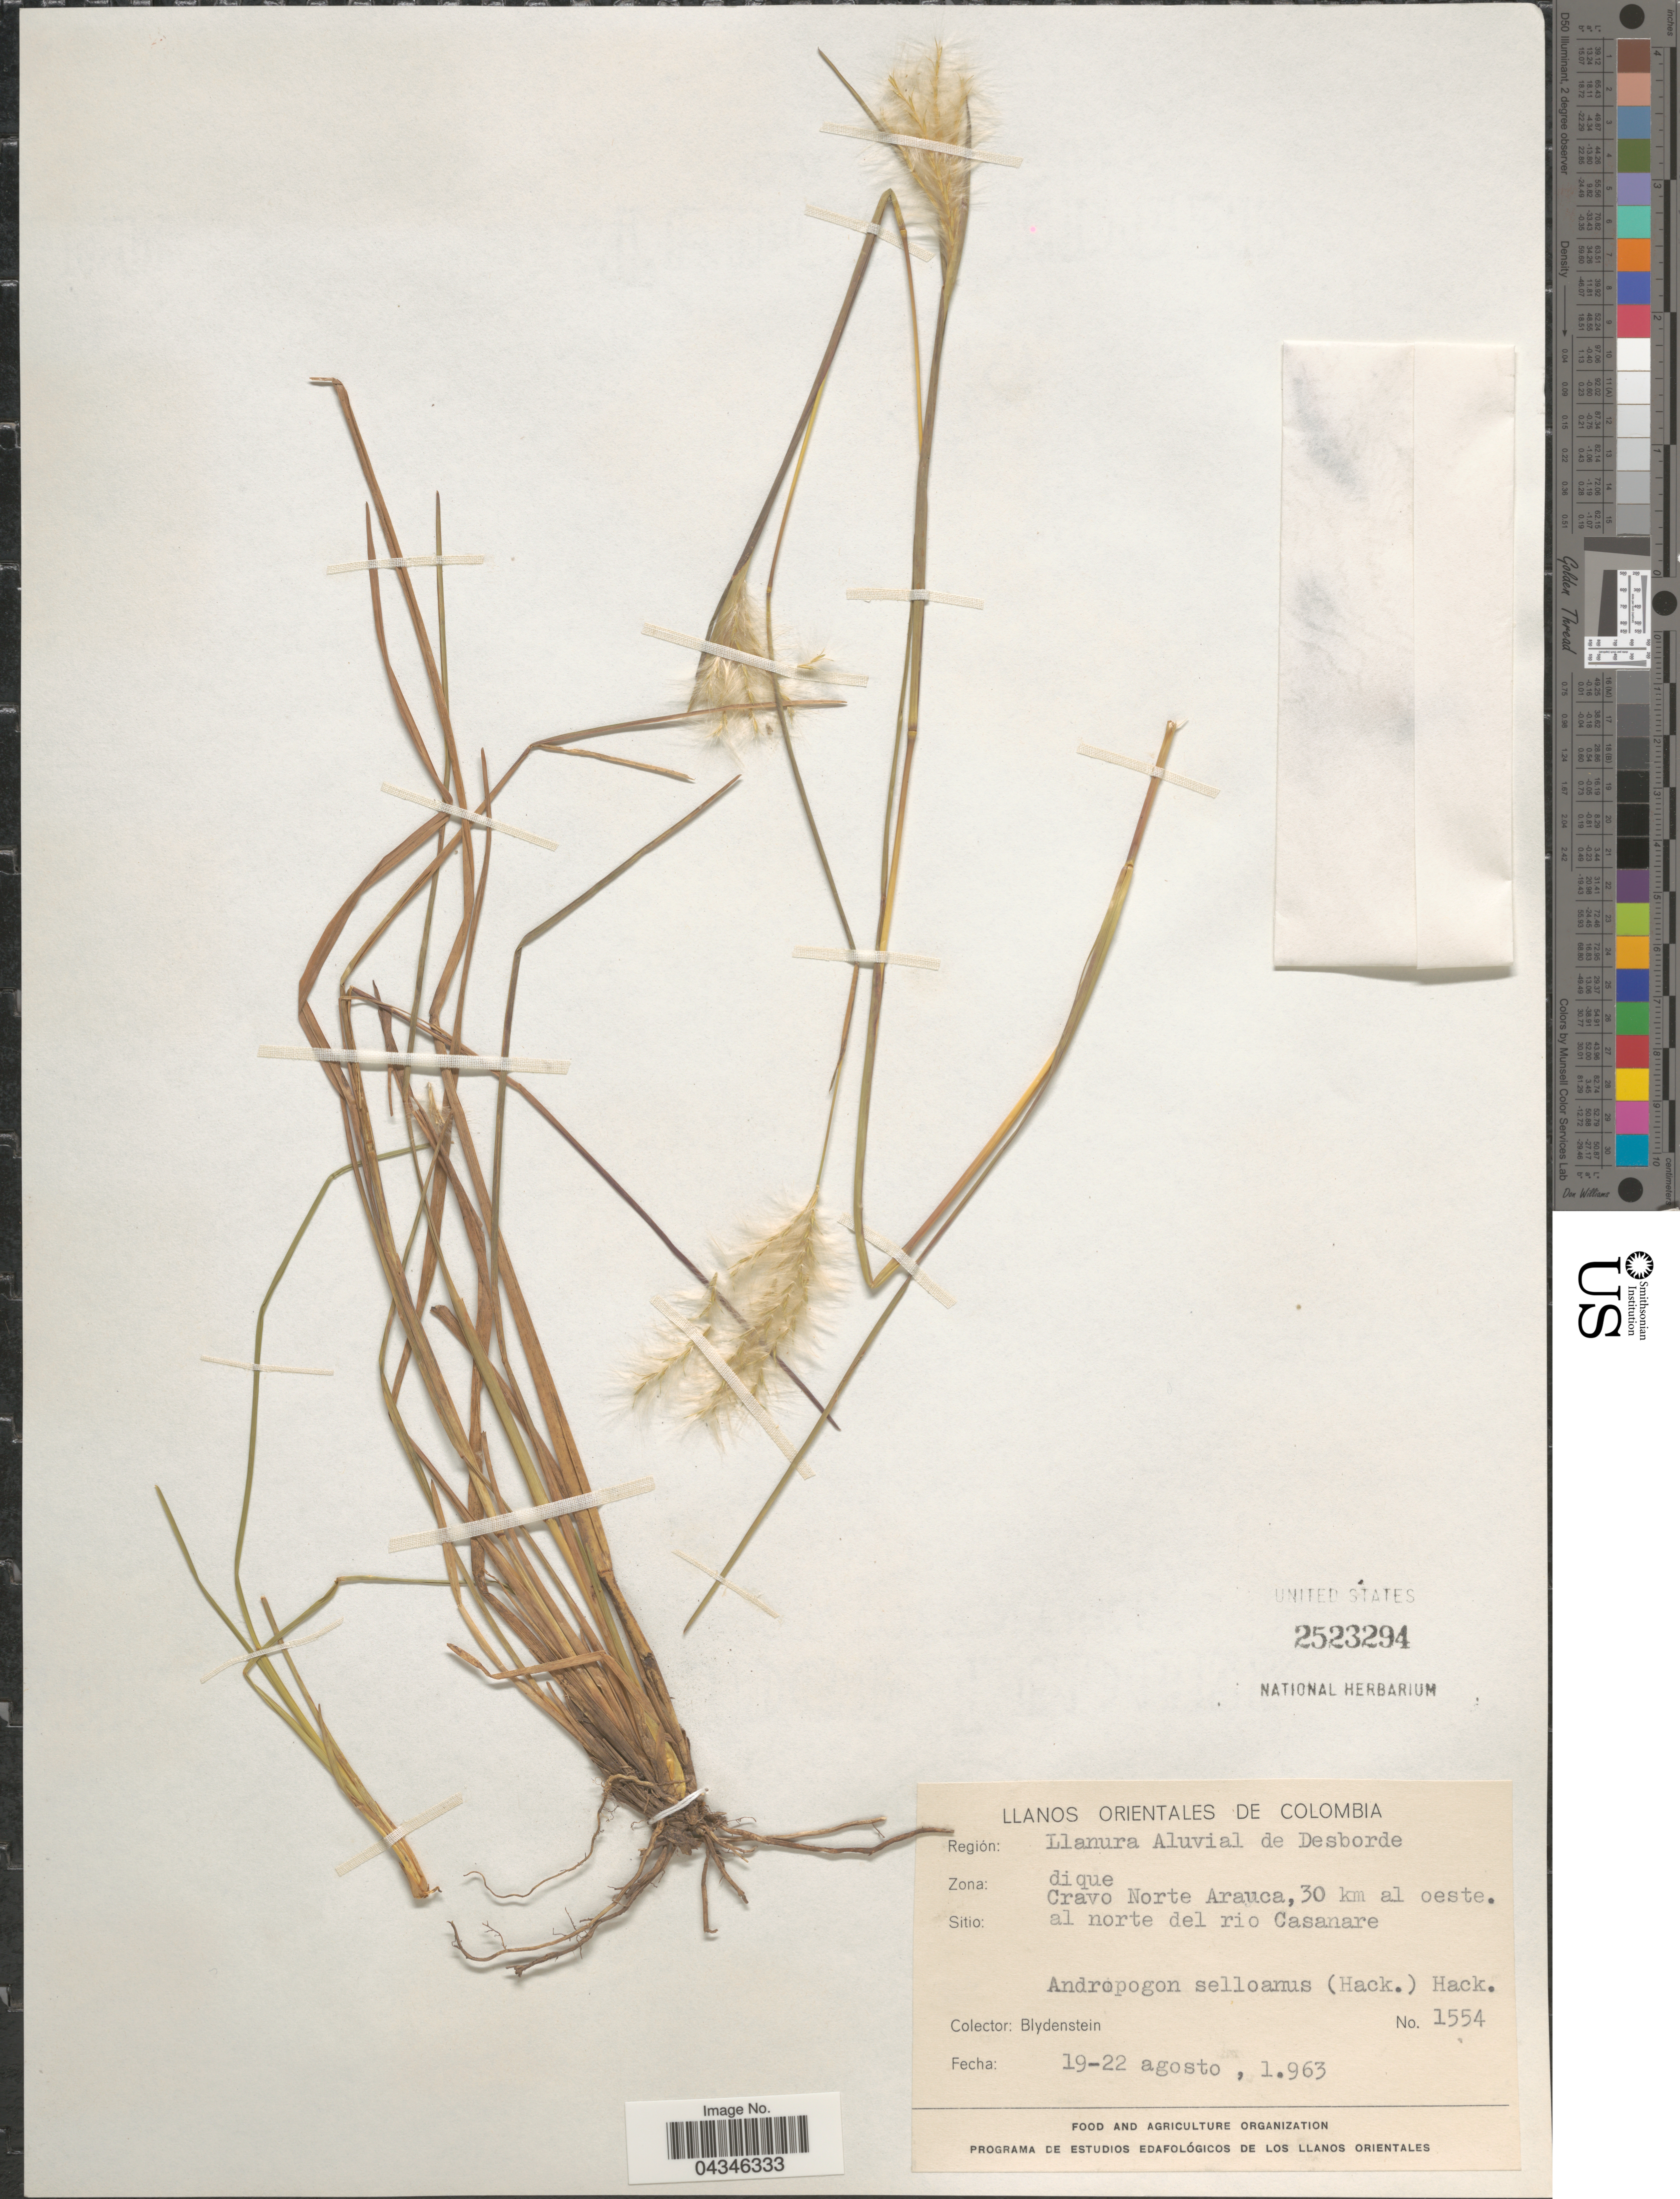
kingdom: Plantae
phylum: Tracheophyta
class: Liliopsida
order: Poales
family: Poaceae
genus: Andropogon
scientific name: Andropogon selloanus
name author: (Hack.) Hack.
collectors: Blydenstein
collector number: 1554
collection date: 1963-08-19/1963-08-22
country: Colombia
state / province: Arauca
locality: Llanos Orientales de Colombia. Región: Llanura Aluvial de Desborde. Zona: dique. Cravo Norte Arauca, 30 km al oeste. Al norte del rio Casanare.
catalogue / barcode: US 2523294